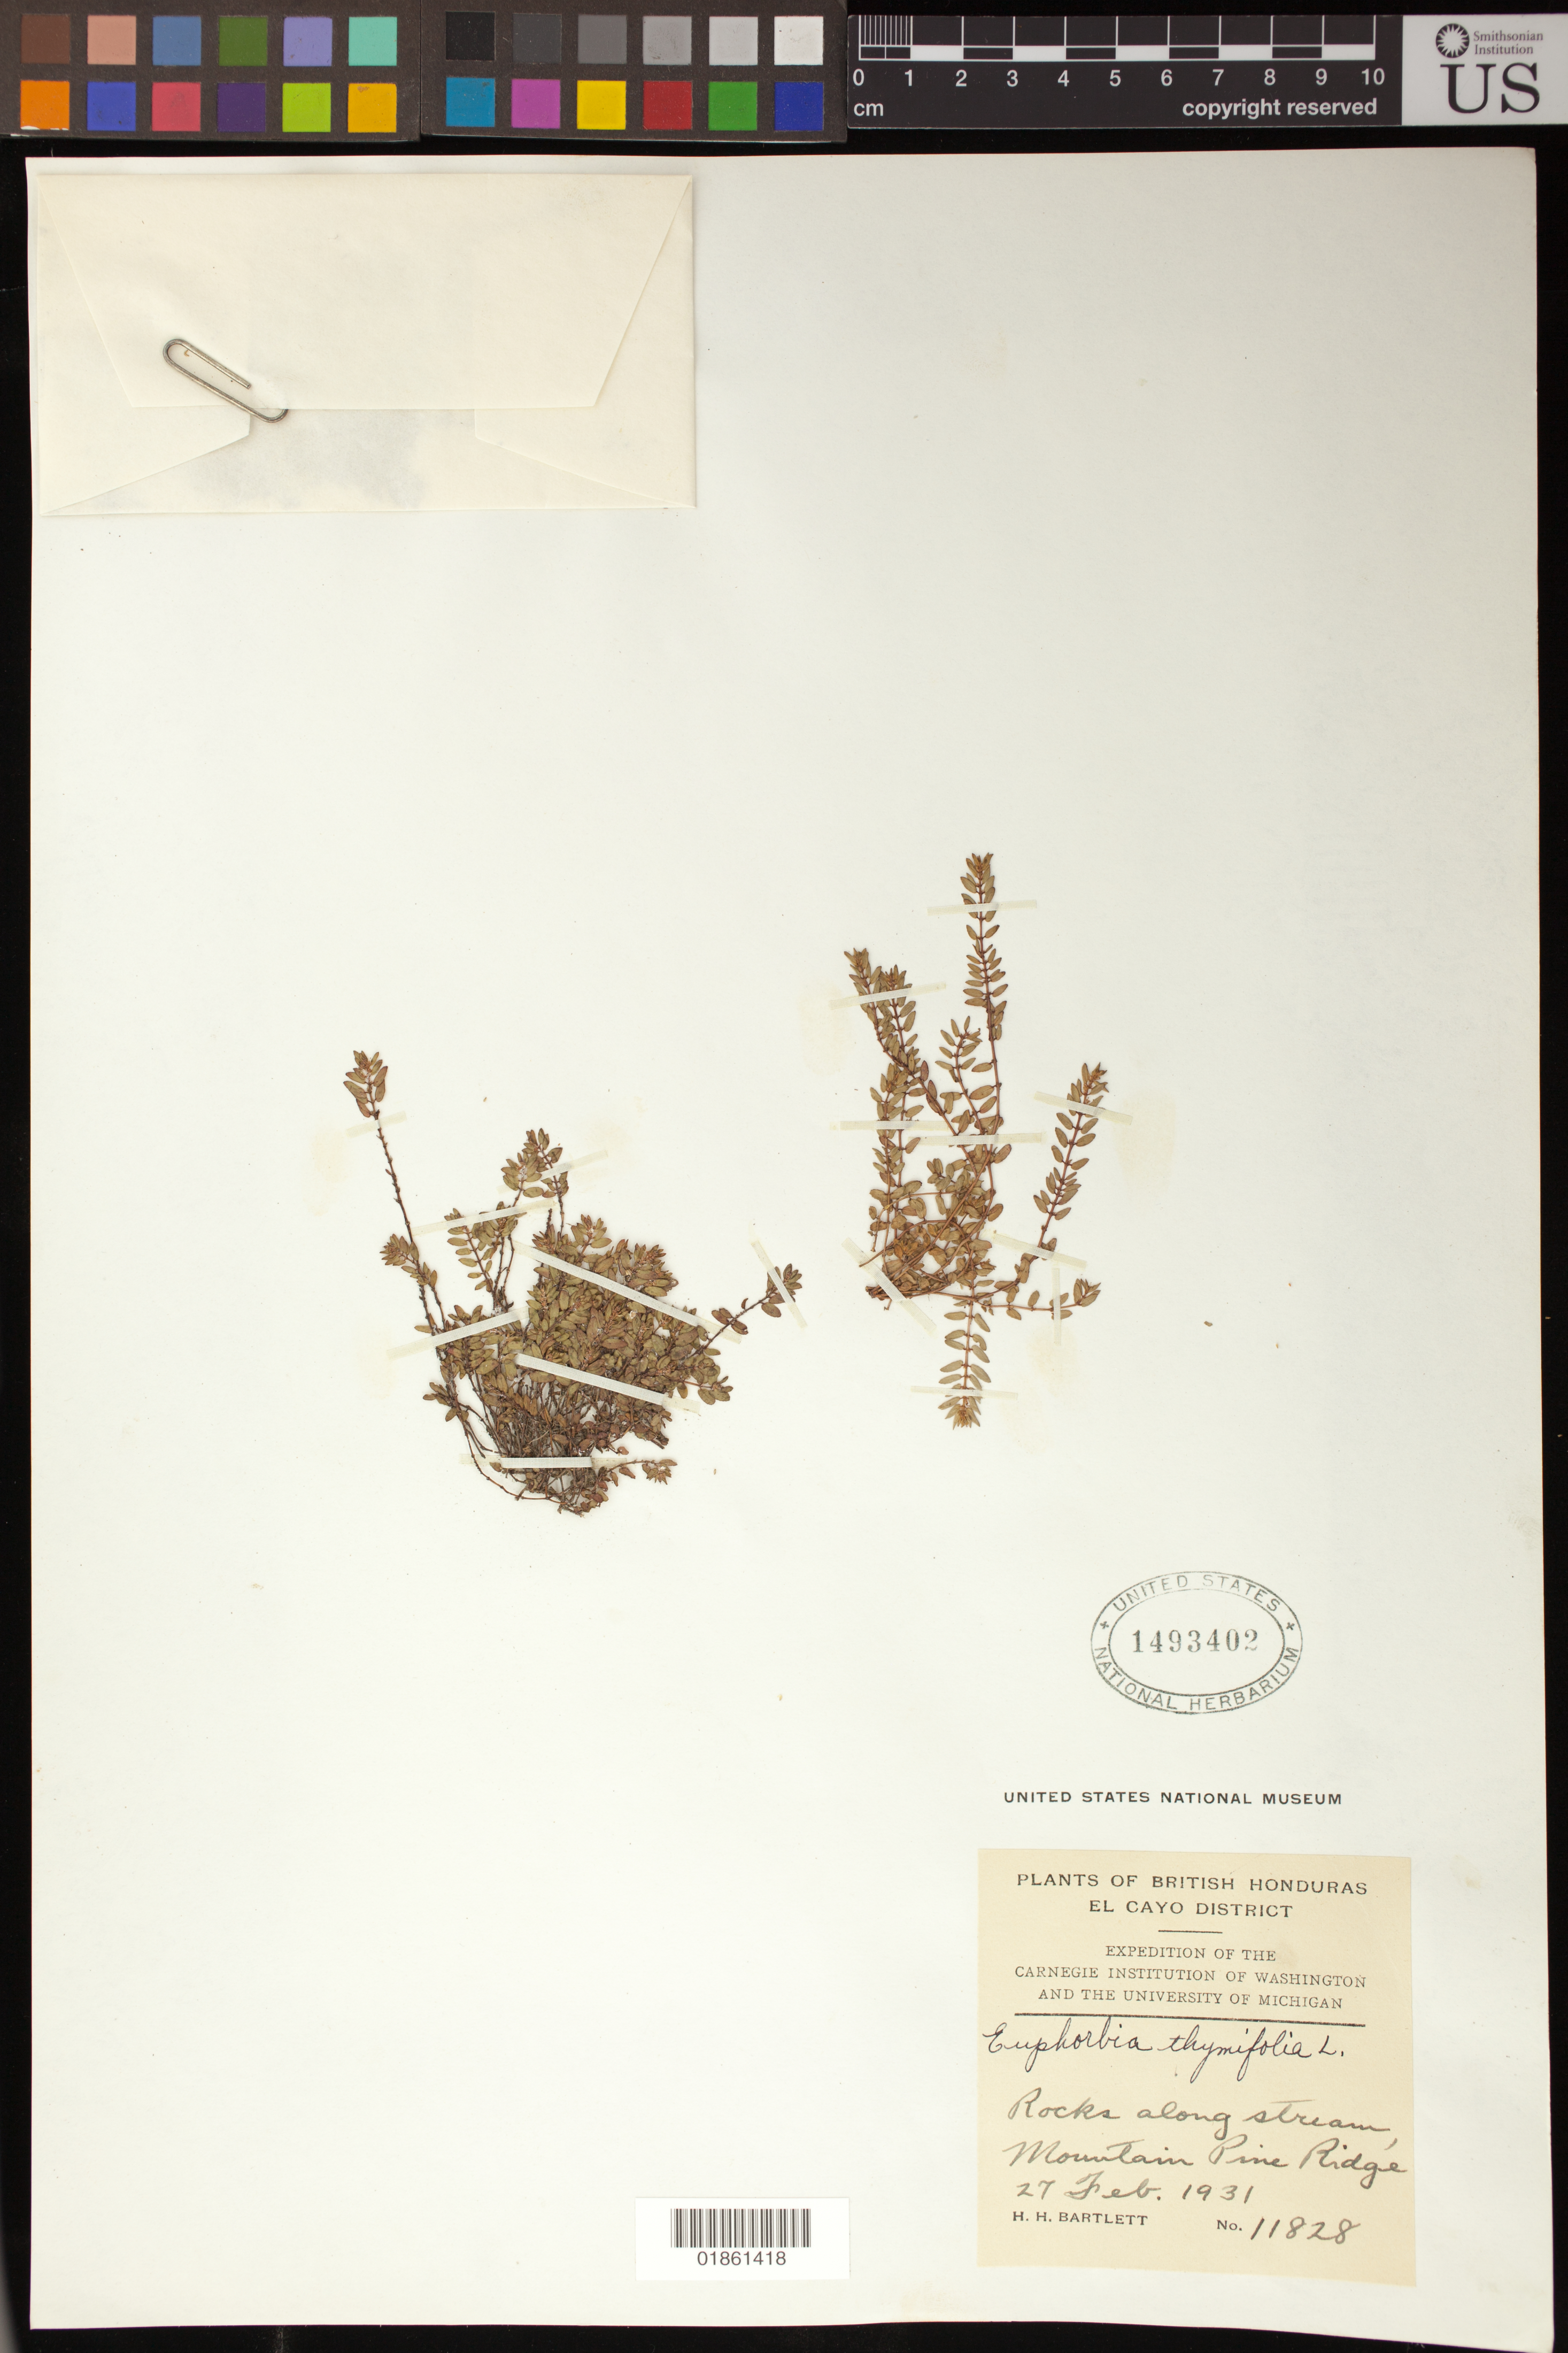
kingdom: Plantae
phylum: Tracheophyta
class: Magnoliopsida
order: Malpighiales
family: Euphorbiaceae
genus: Euphorbia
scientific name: Euphorbia thymifolia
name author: L.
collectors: H. H. Bartlett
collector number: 11828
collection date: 1931-02-27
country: Belize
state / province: Cayo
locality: Rocks along stream, Mountain Pine ridge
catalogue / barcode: US 1493402